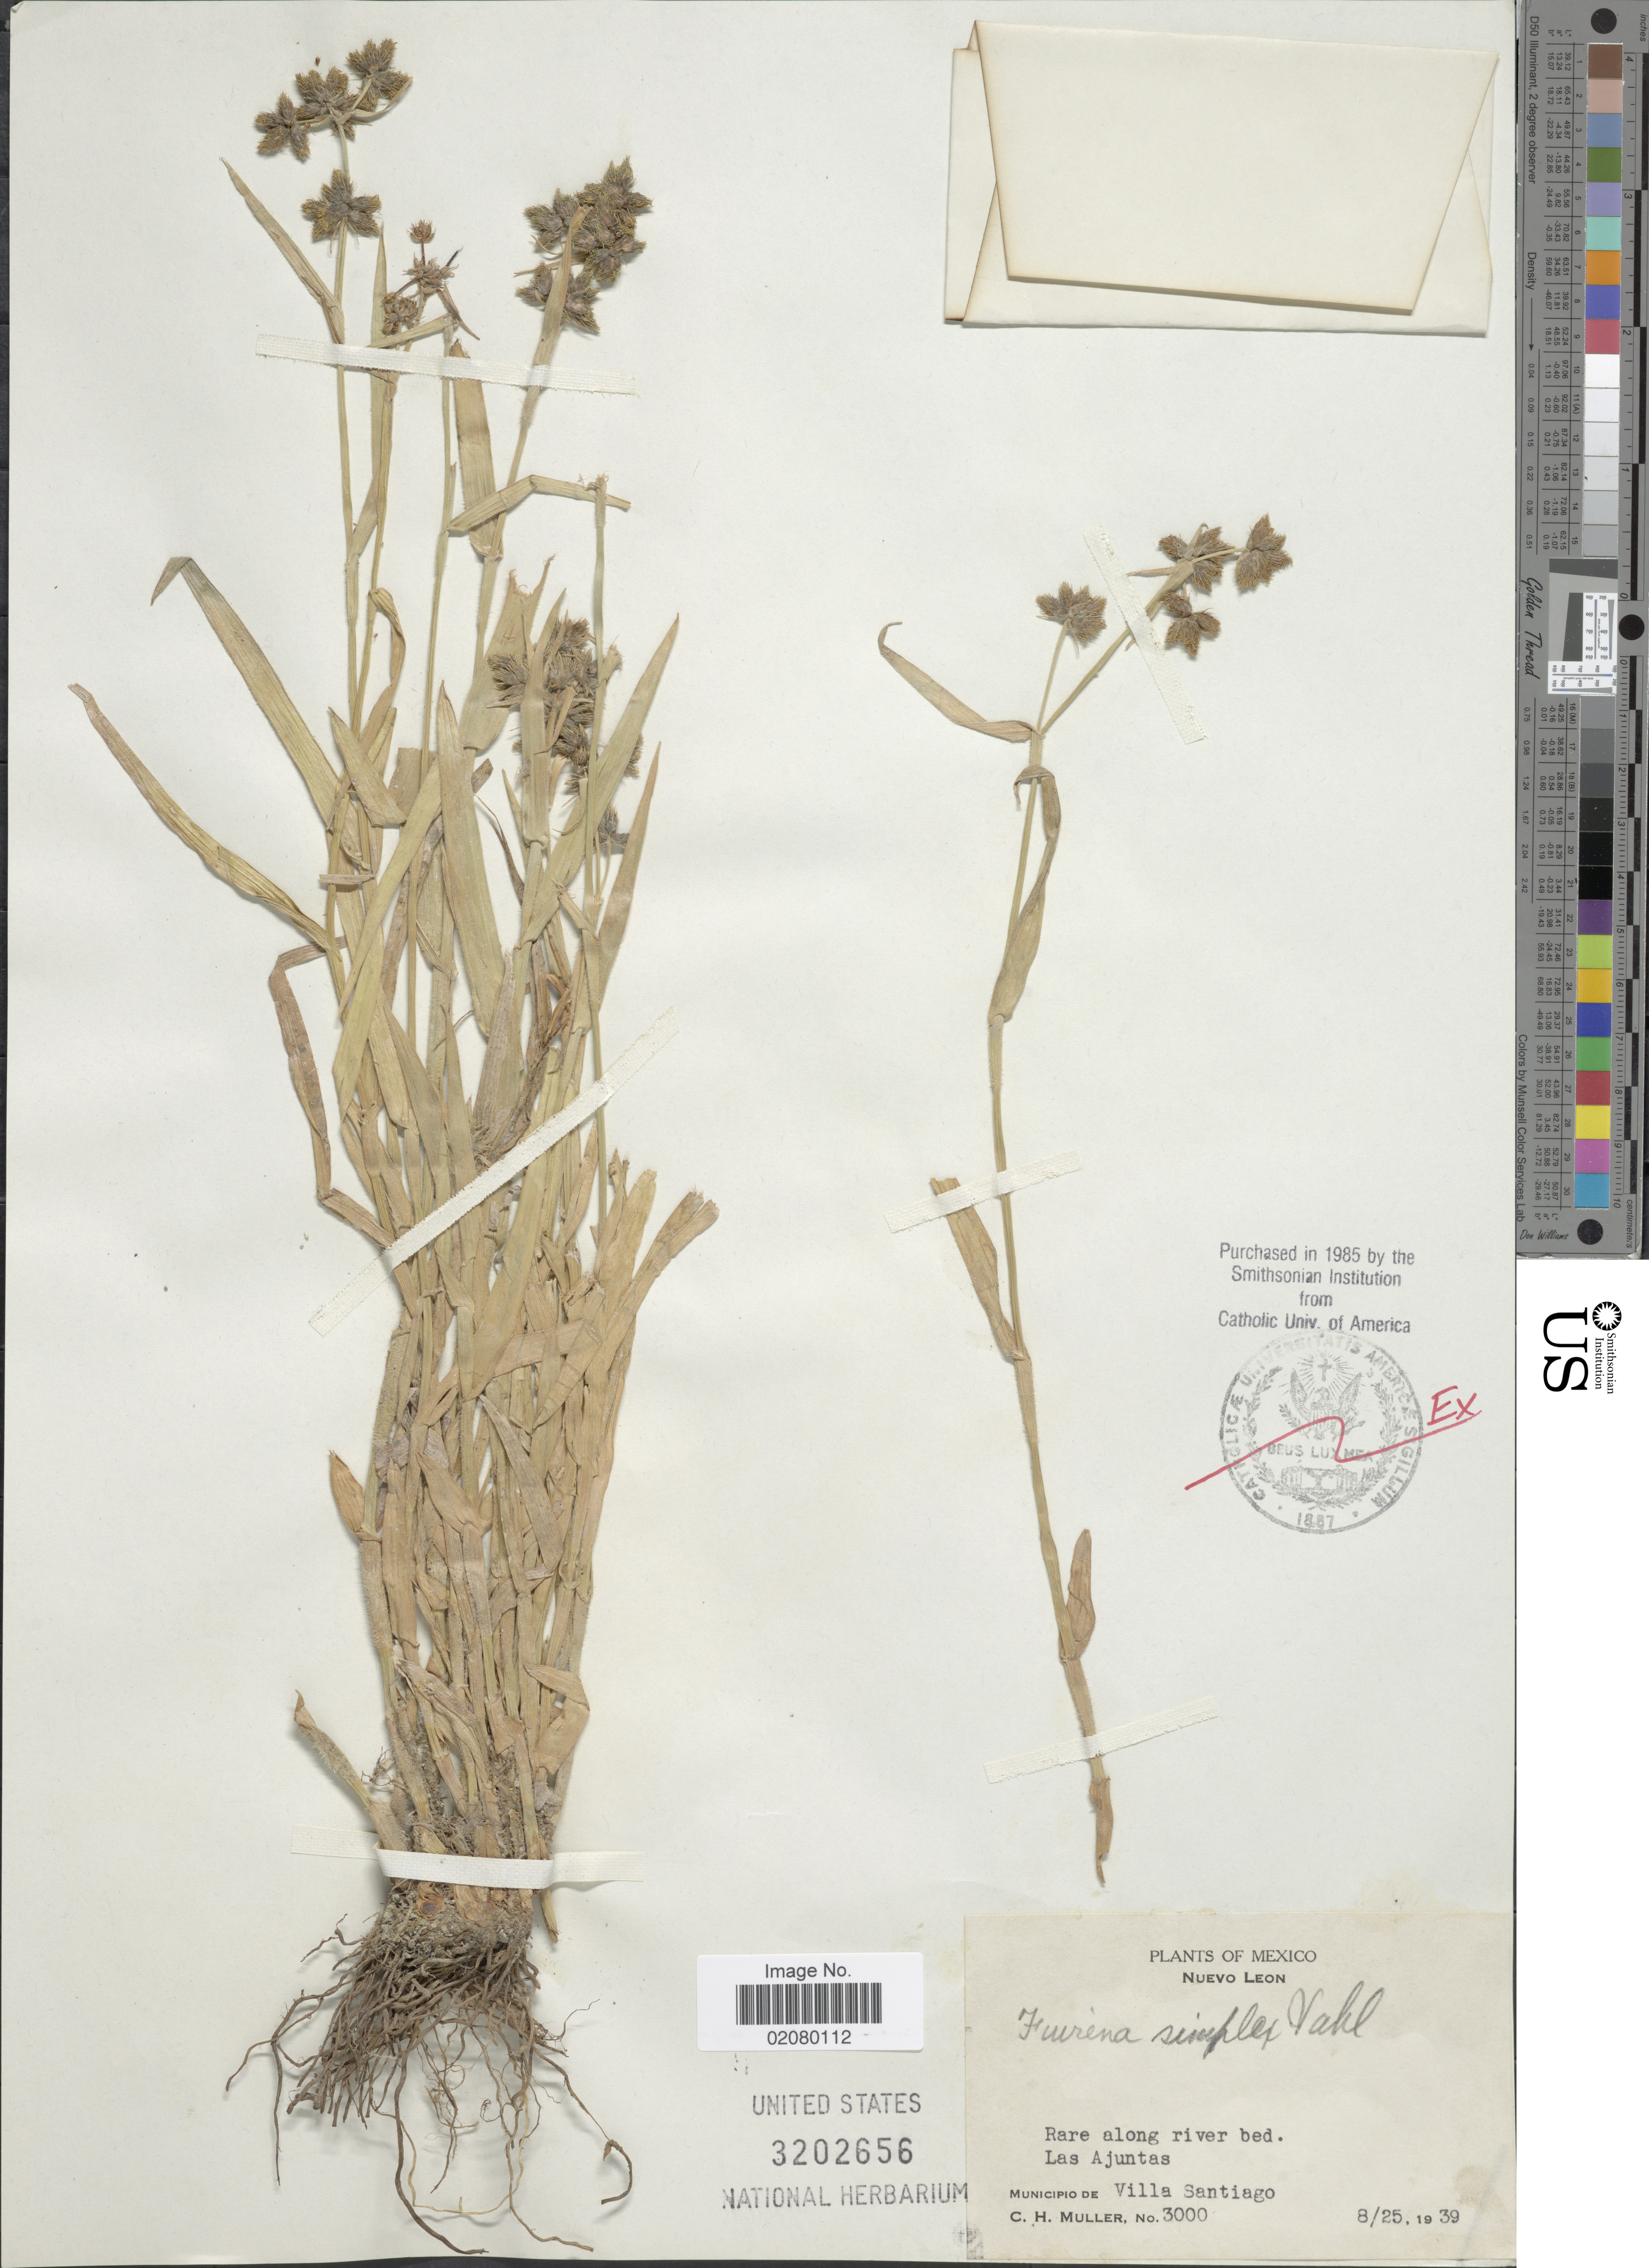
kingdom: Plantae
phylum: Tracheophyta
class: Liliopsida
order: Poales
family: Cyperaceae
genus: Fuirena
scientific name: Fuirena simplex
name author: Vahl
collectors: C. H. Mueller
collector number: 3000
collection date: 1939-08-25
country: Mexico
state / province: Nuevo León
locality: Las Ajuntas, Municipio de Villa Santiago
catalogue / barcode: US 3202656